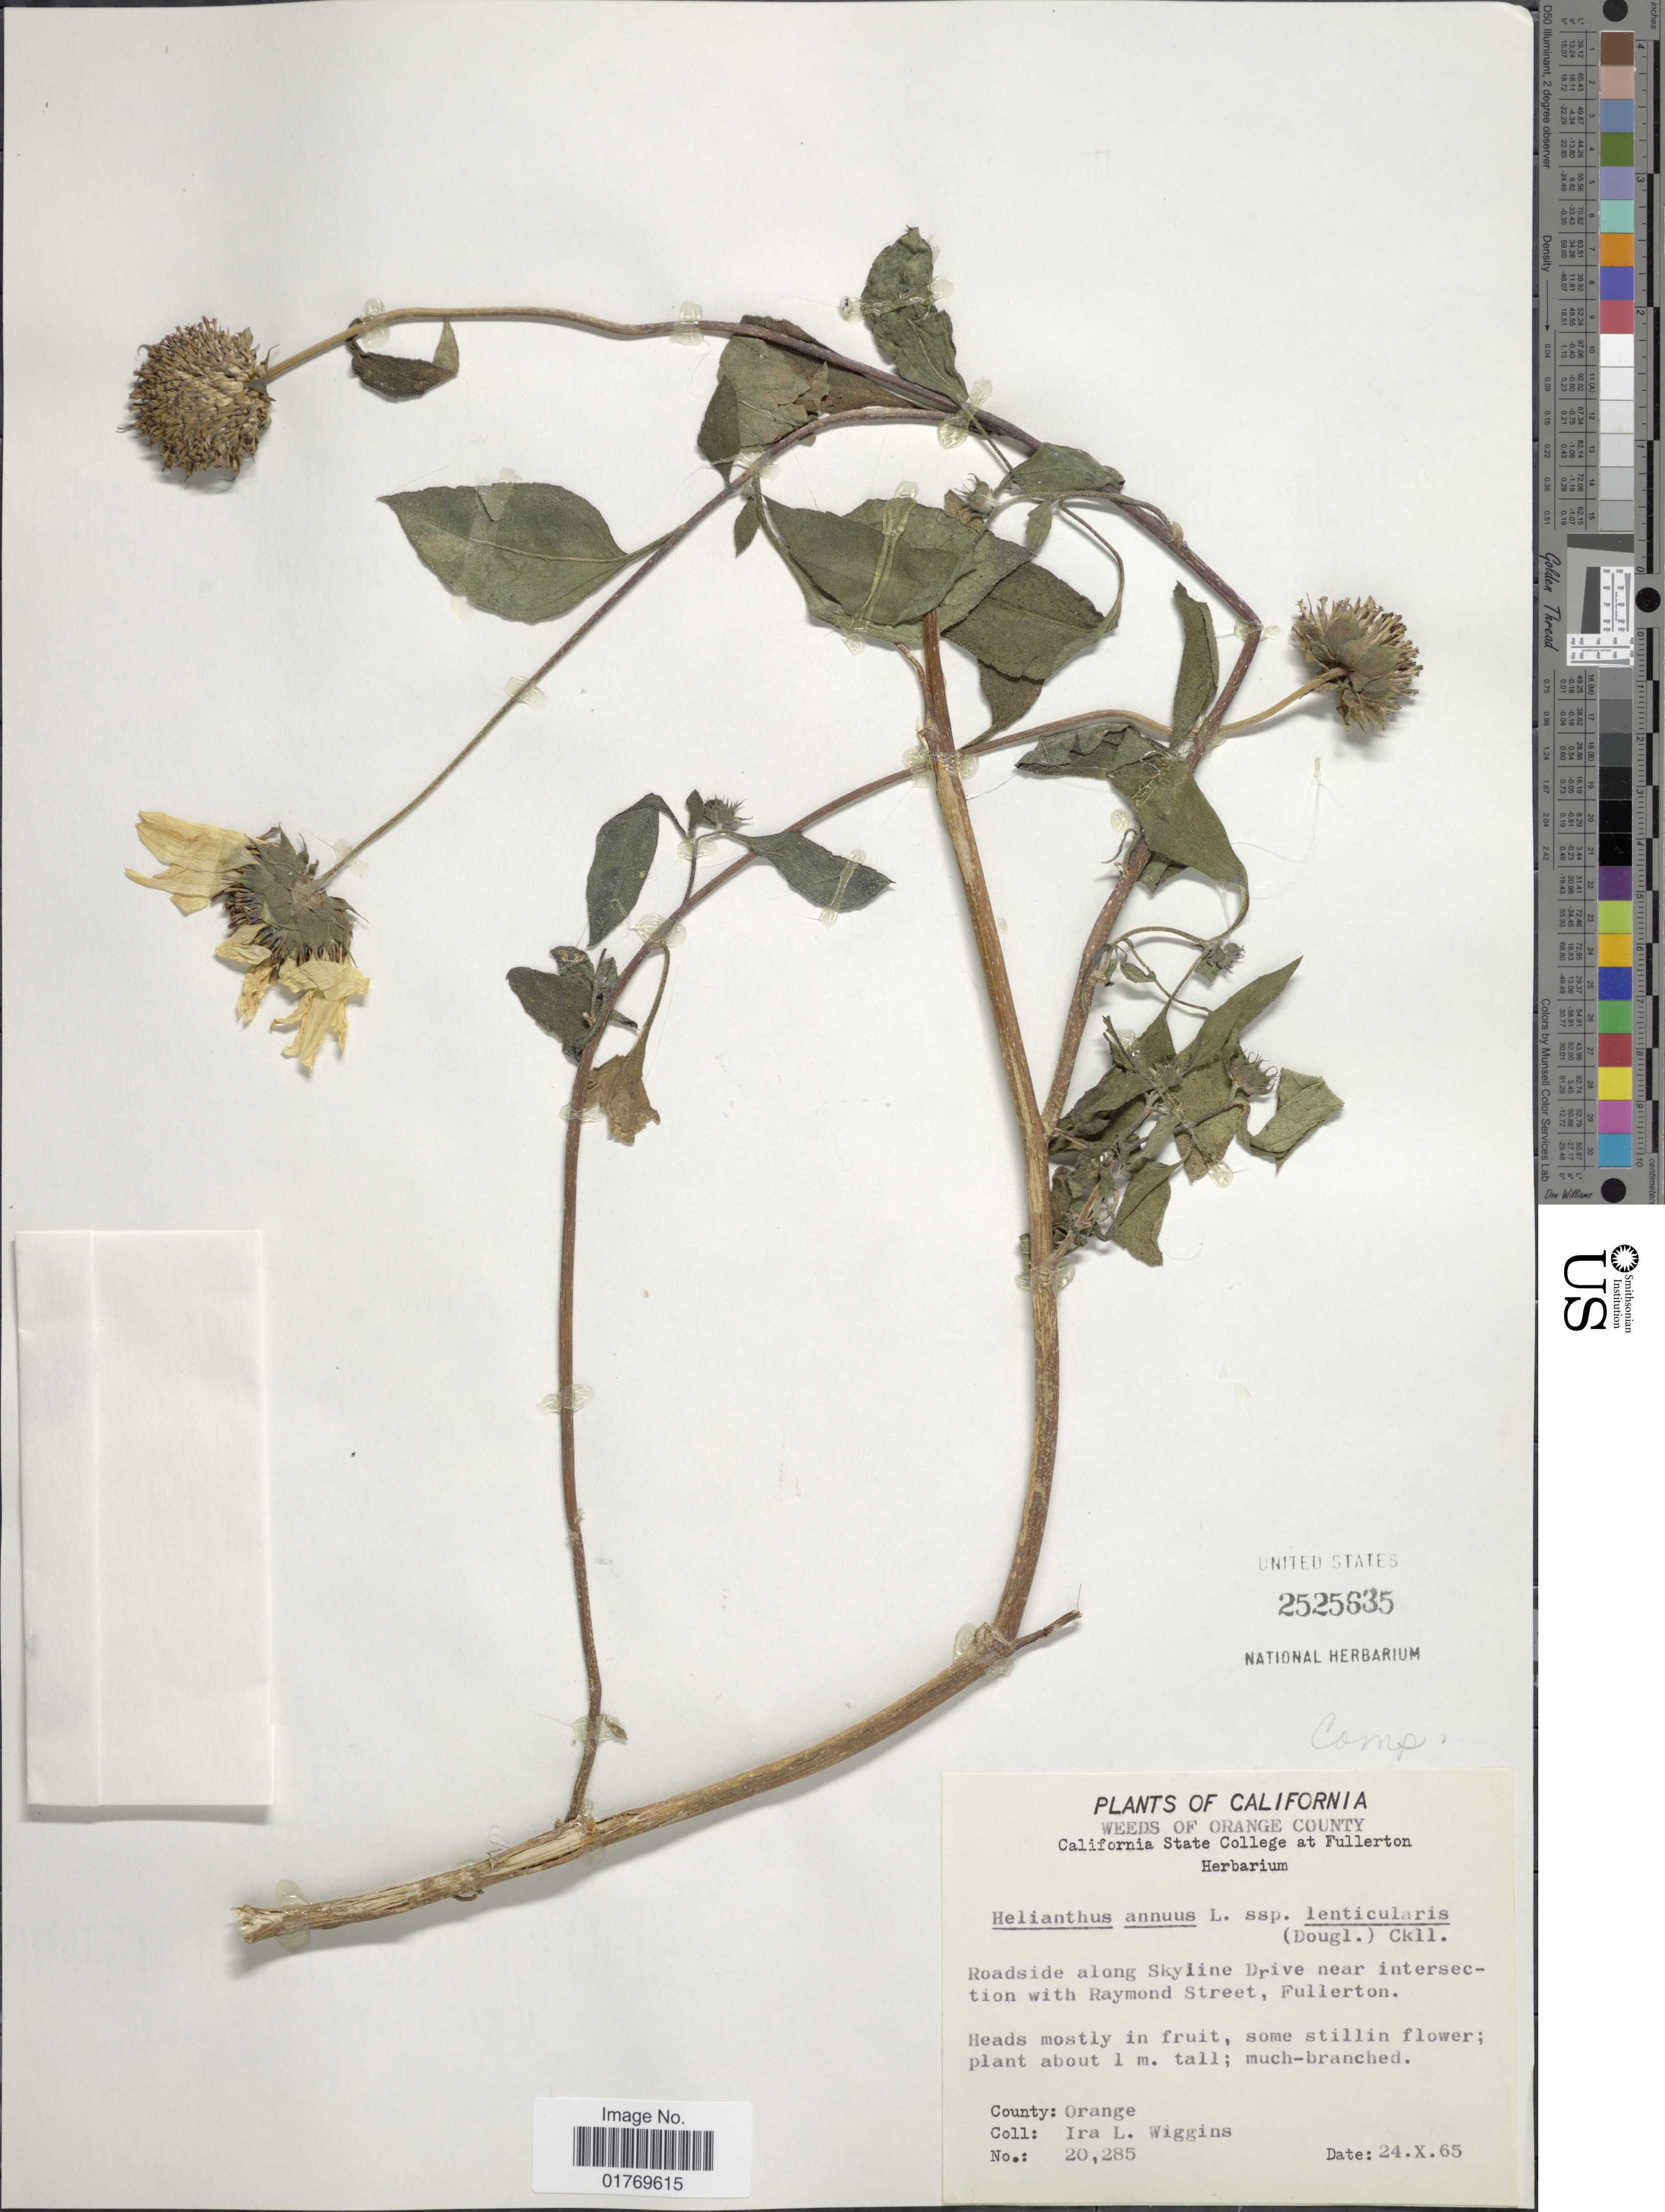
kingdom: Plantae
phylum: Tracheophyta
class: Magnoliopsida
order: Asterales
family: Asteraceae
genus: Helianthus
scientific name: Helianthus annuus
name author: L.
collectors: I. L. Wiggins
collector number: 20285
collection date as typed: Transcribed d/m/y: 24/10/65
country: United States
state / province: California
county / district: Orange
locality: Weeds of Orange County. Roadside along Skyline Drive near intersection with Raymond Street, Fullerton. County: Orange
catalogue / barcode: US 2525835